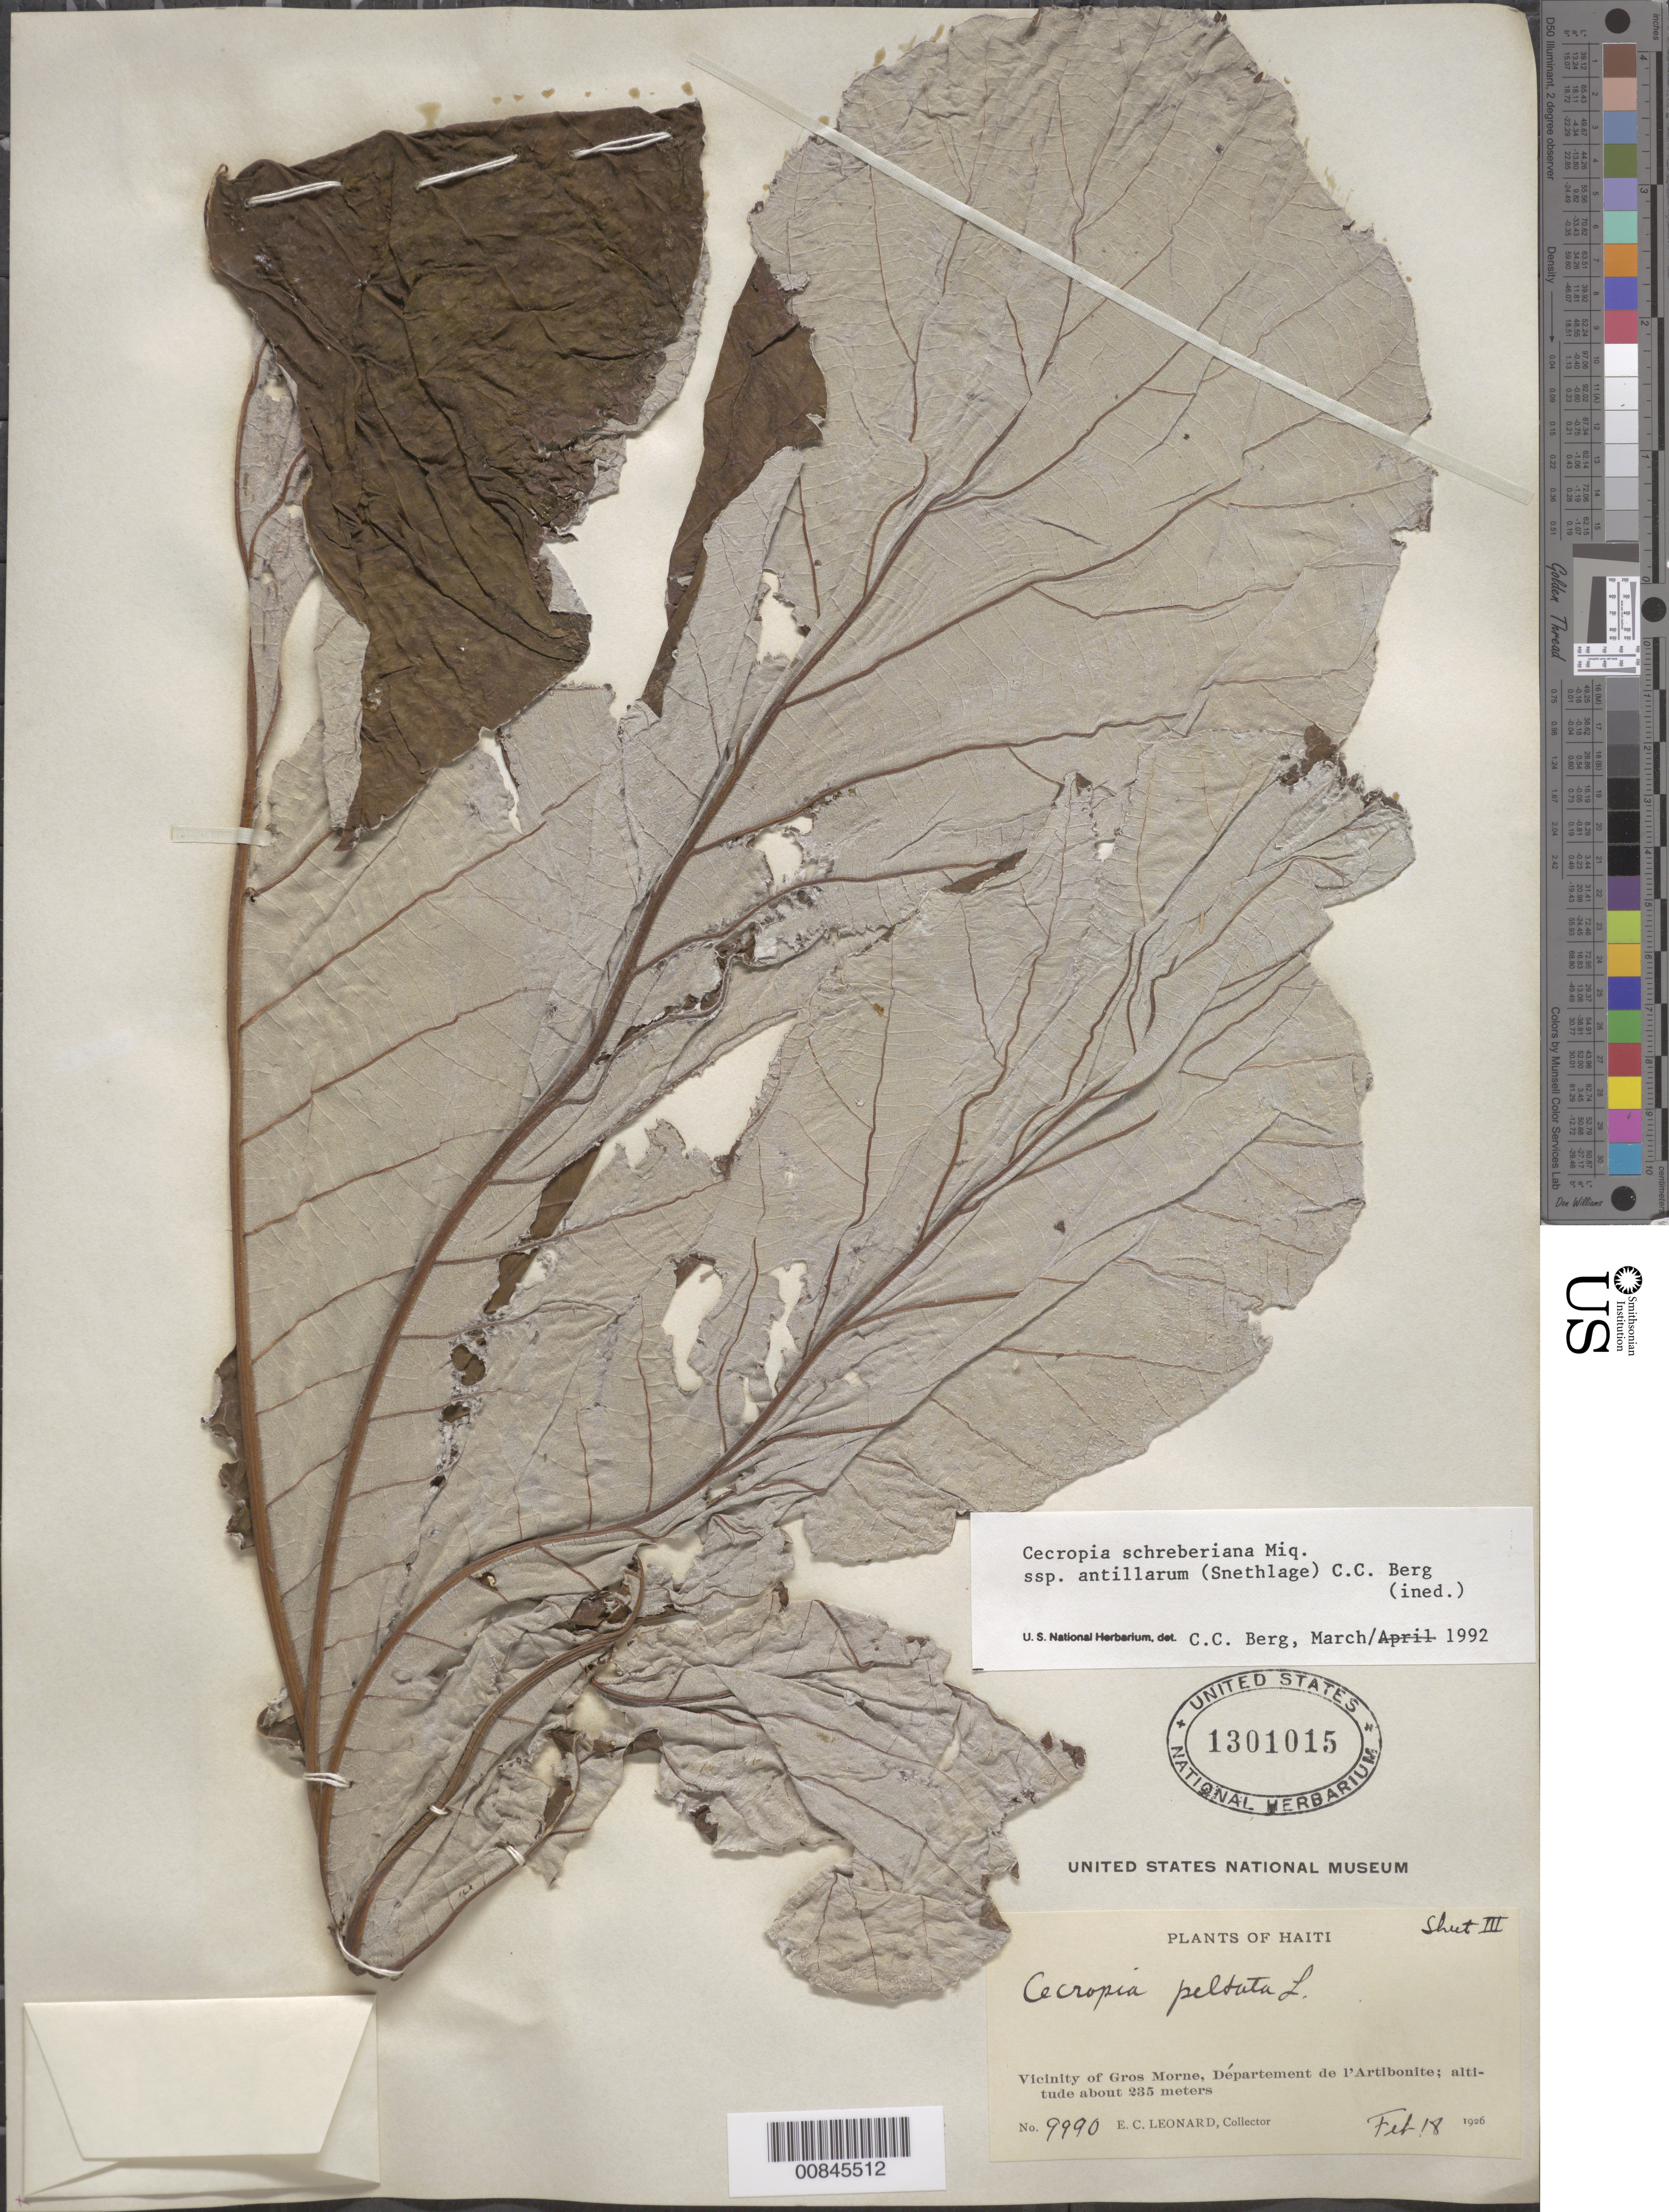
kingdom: Plantae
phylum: Tracheophyta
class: Magnoliopsida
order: Rosales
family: Urticaceae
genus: Cecropia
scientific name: Cecropia schreberiana subsp. antillarum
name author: (Snethl.) C.C. Berg & P. Franco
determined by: Berg, C. C.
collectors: E. C. Leonard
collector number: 9990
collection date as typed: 18 Feb 1926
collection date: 1926-02-18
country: Haiti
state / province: Artibonite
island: Hispaniola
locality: River bank S.E. of Gros Morne.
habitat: River bank.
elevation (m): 235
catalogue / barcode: US 1301015